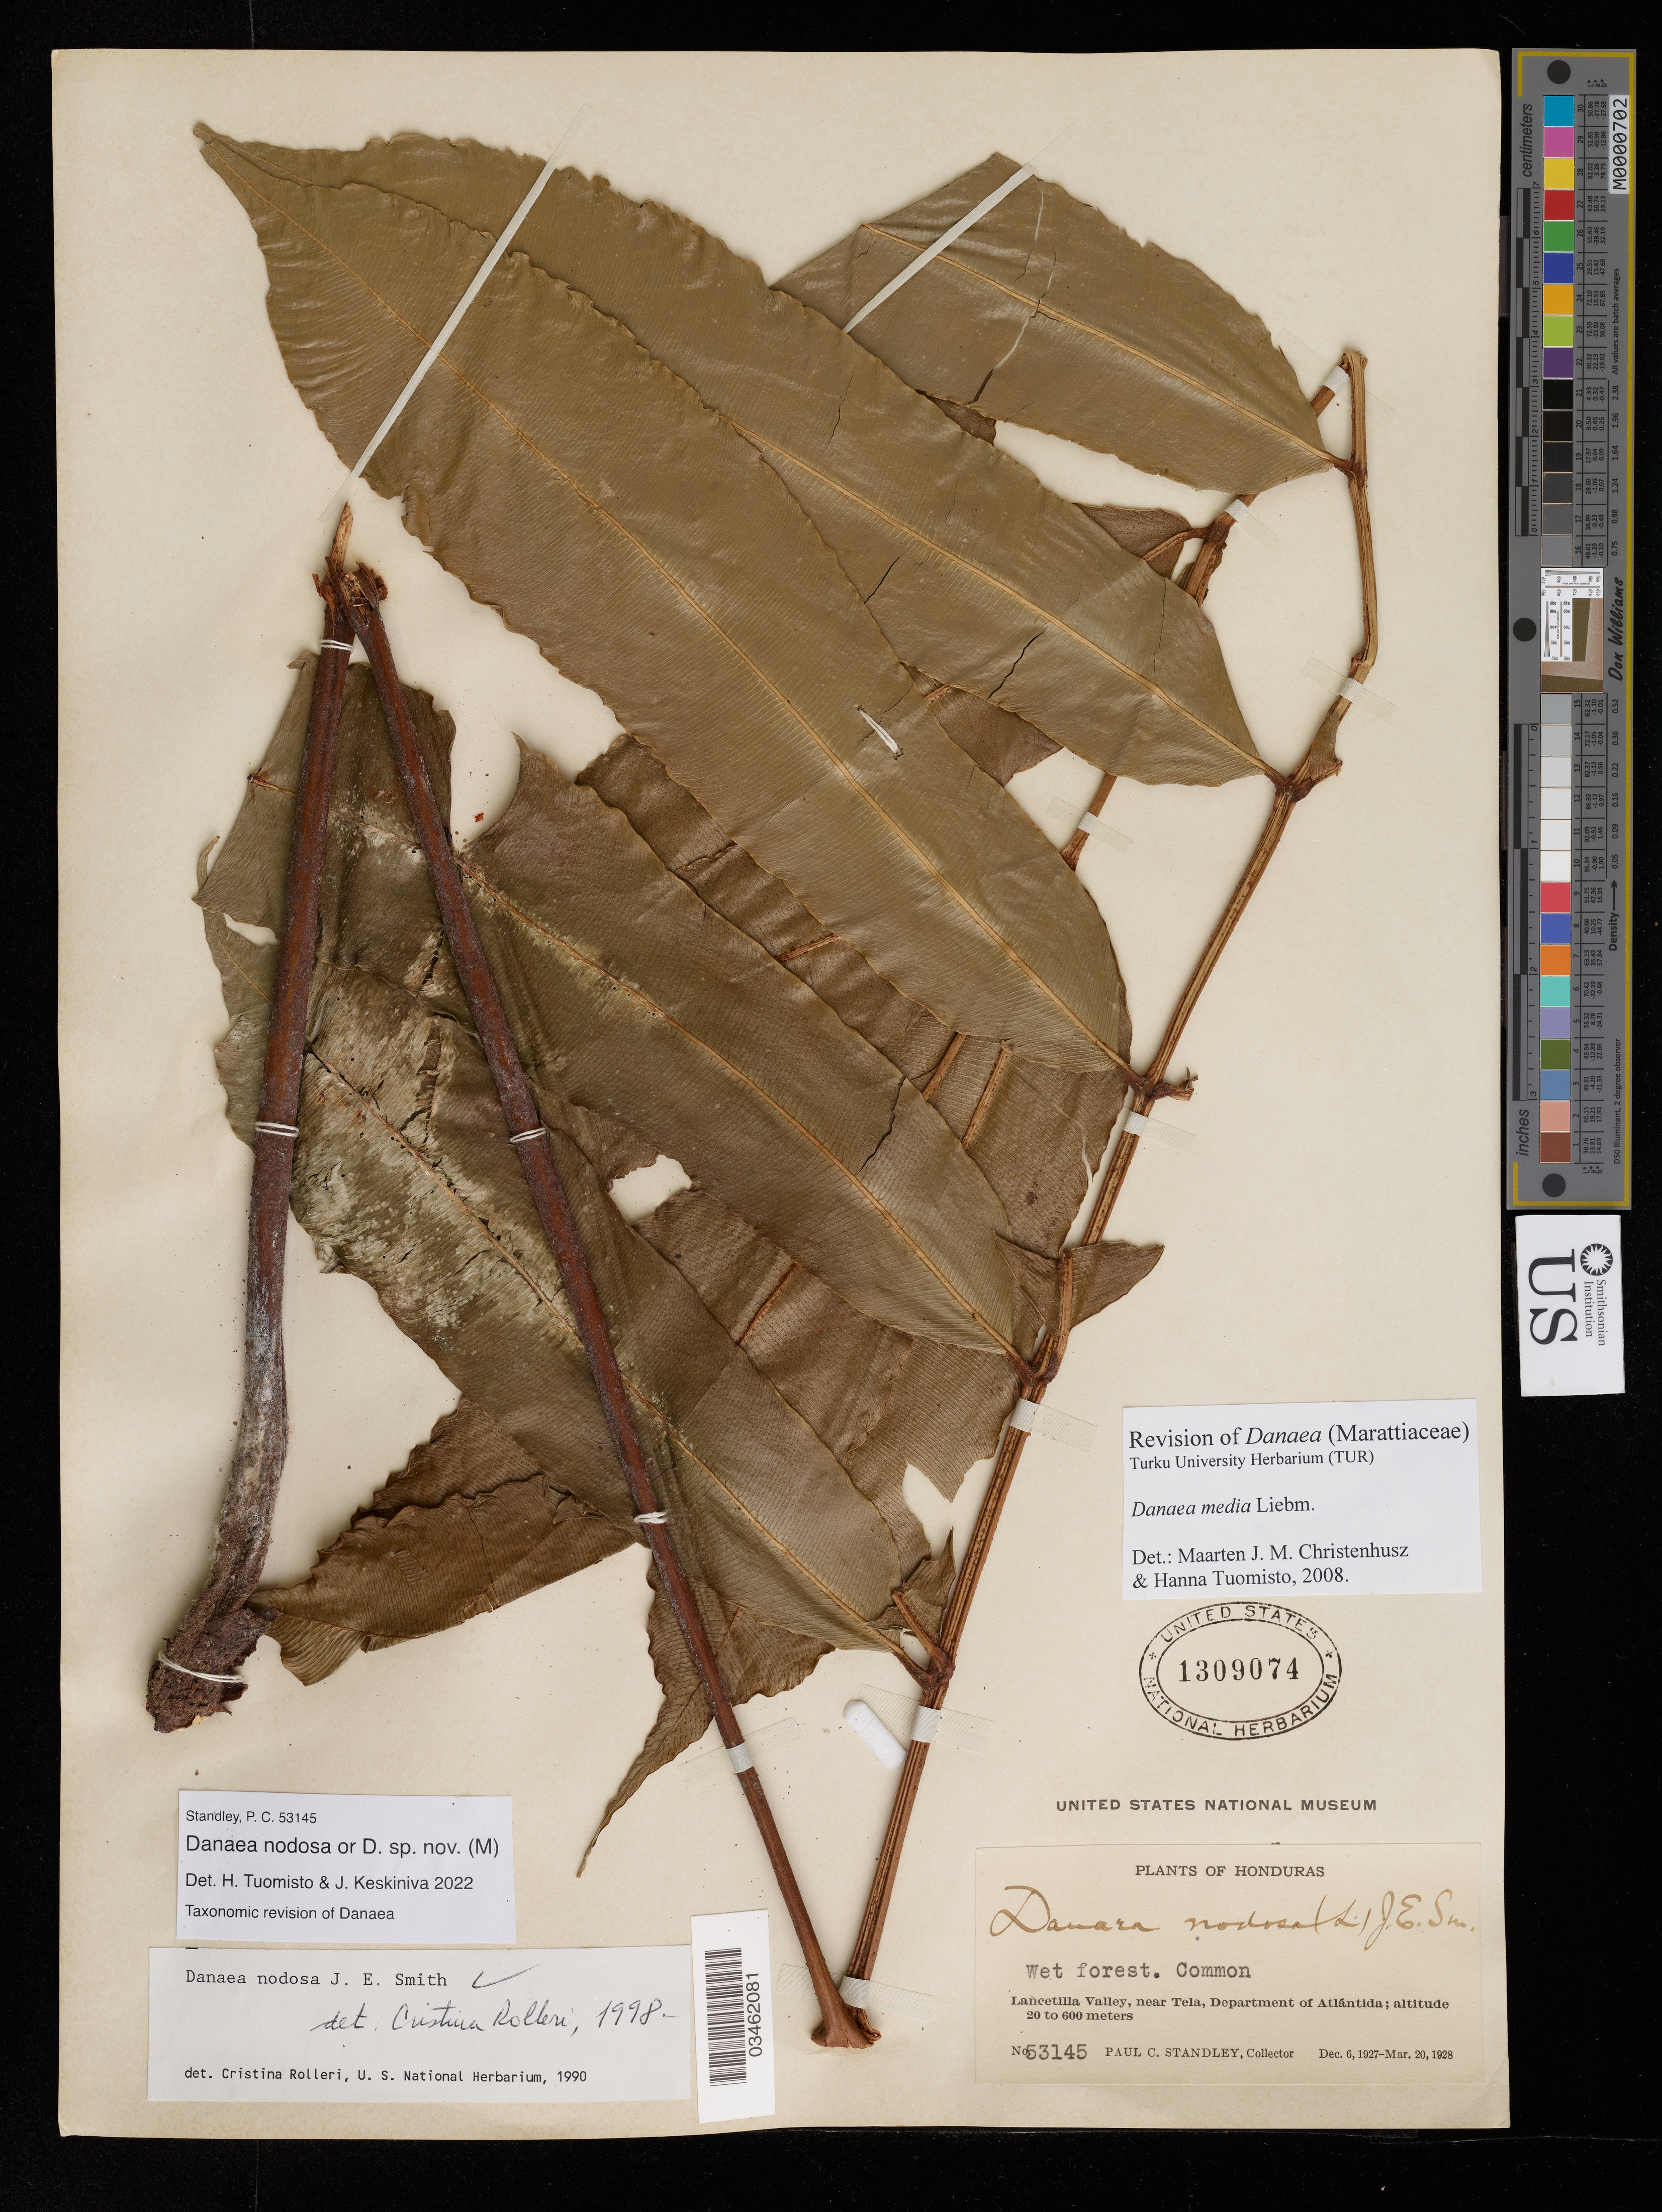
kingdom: Plantae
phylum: Tracheophyta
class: Polypodiopsida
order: Marattiales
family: Marattiaceae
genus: Danaea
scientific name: Danaea nodosa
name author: (L.) Sm.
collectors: P. C. Standley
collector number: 53145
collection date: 1927-12-06/1928-03-20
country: Honduras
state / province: Atlantida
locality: Lancetilla Valley, near Tela, Department of Atlántida.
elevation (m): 20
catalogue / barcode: US 1309074